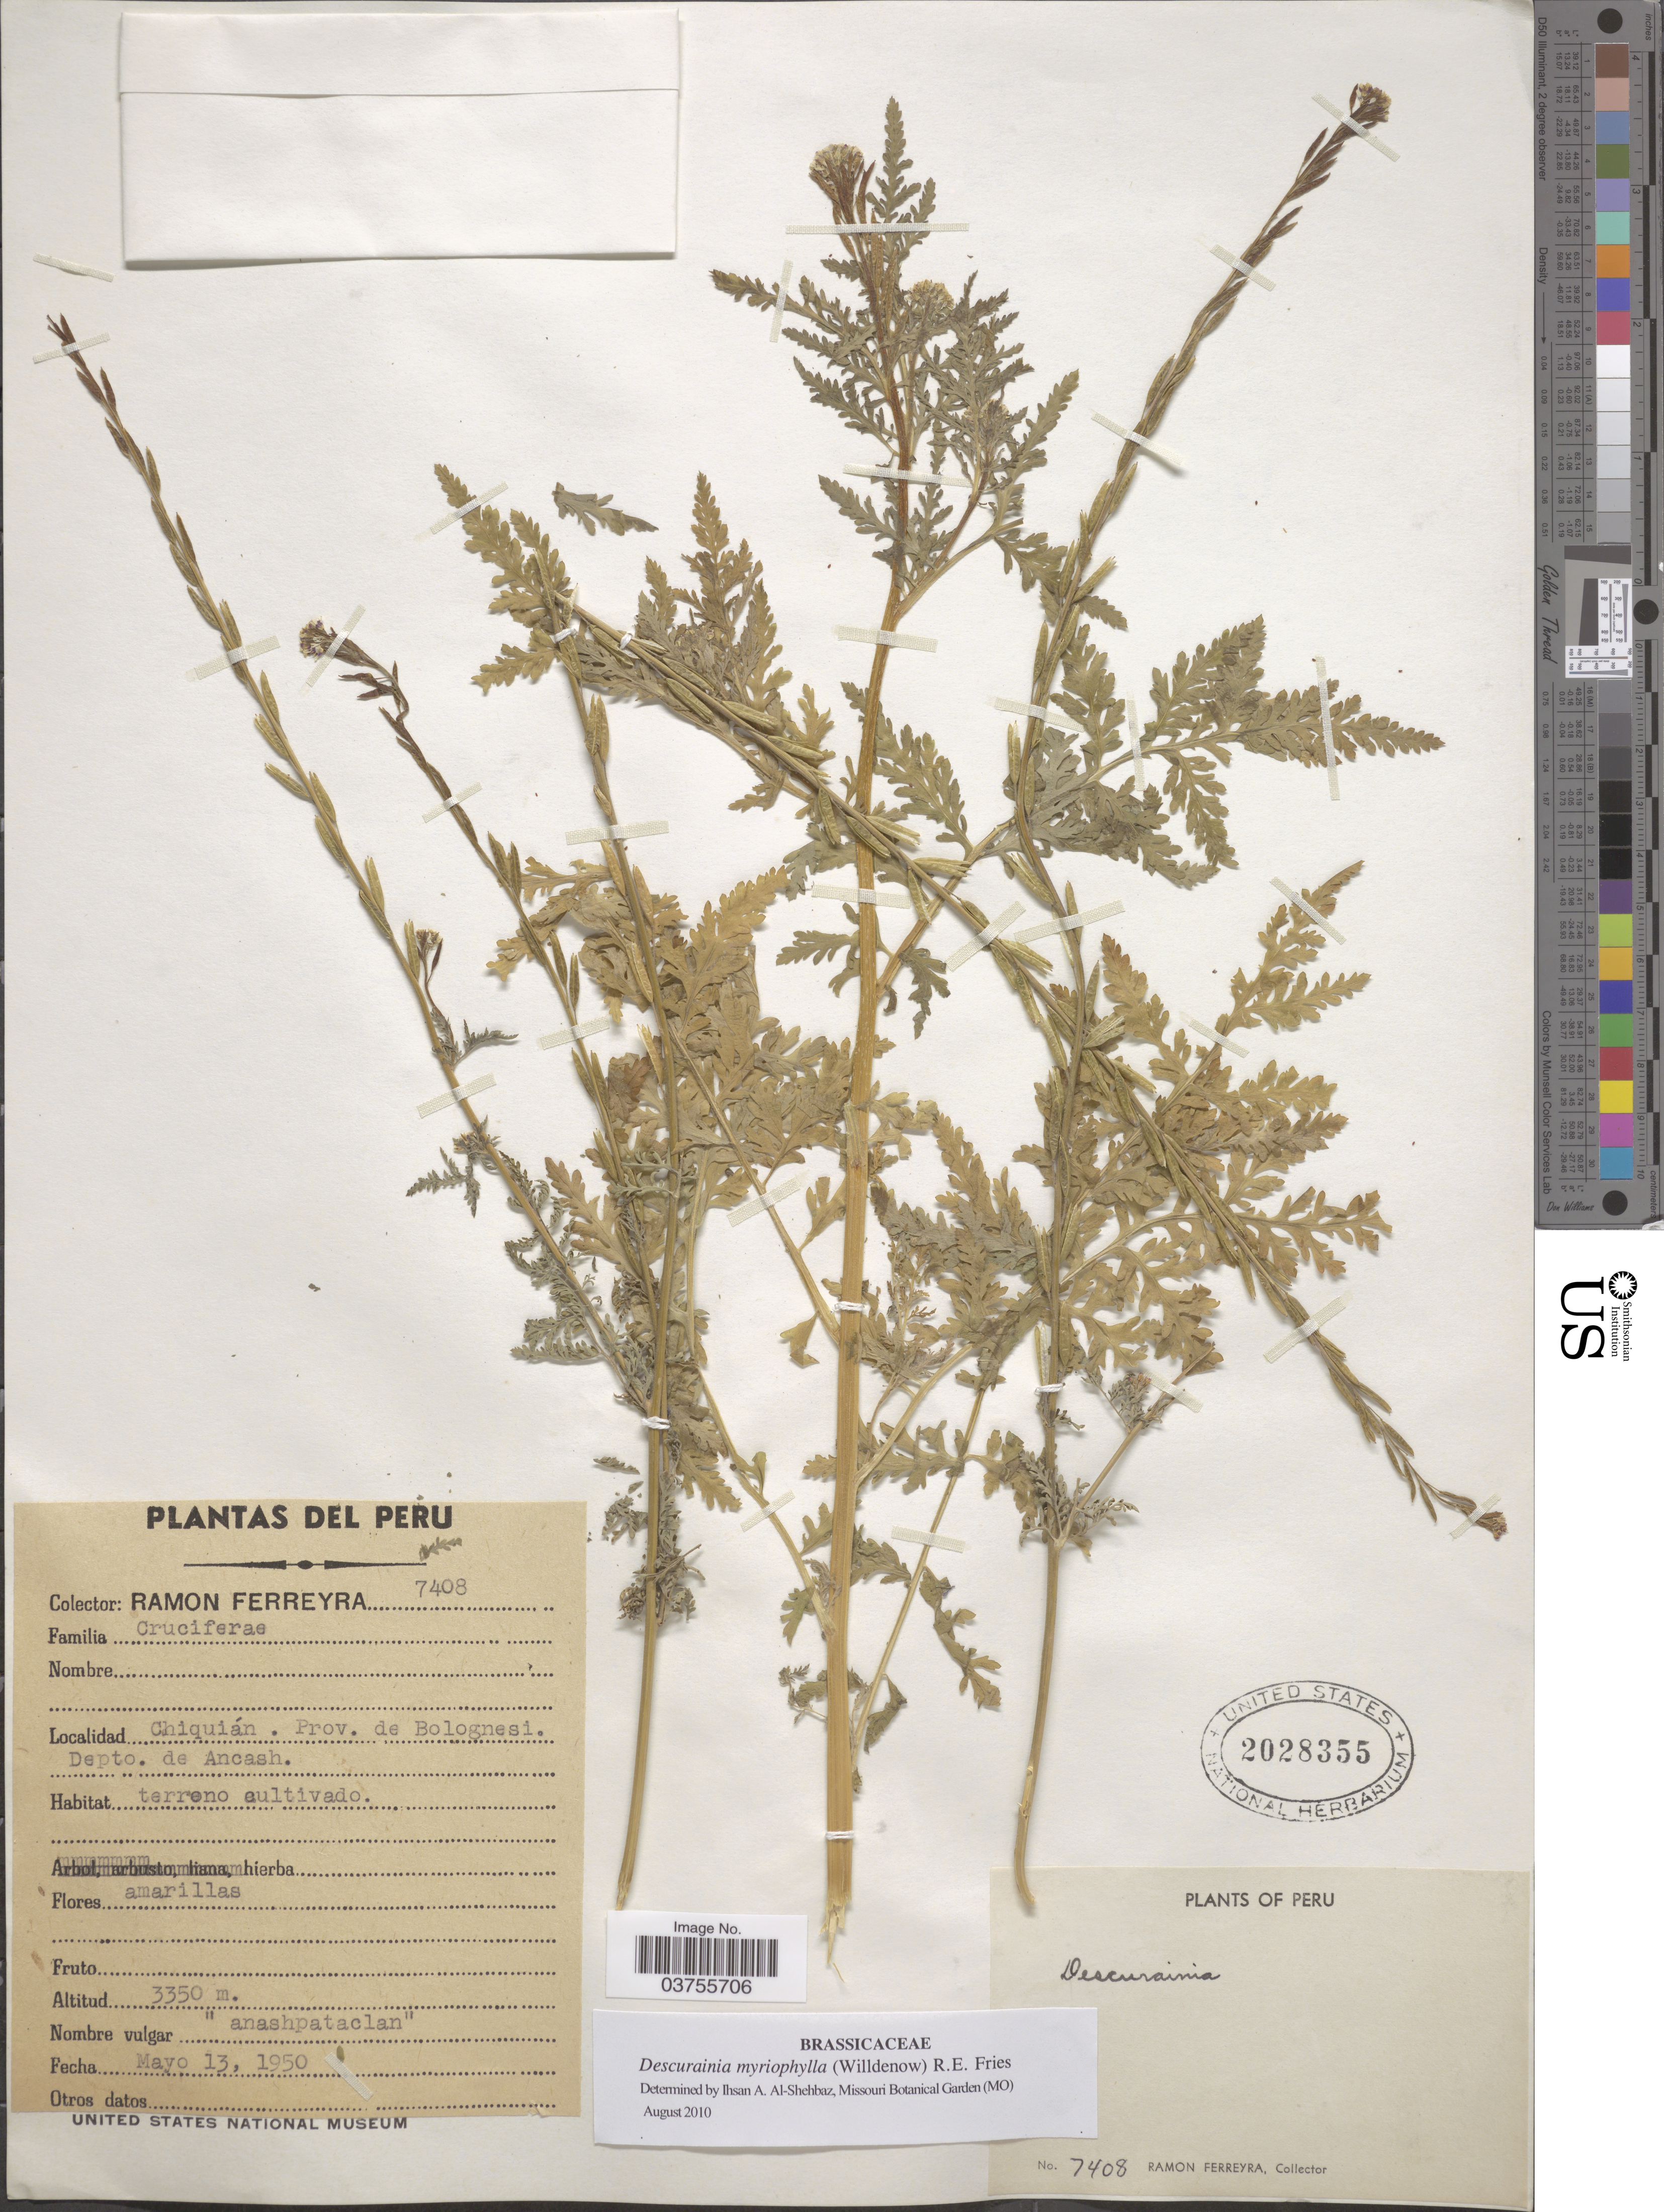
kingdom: Plantae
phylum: Tracheophyta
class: Magnoliopsida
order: Brassicales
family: Brassicaceae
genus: Descurainia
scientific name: Descurainia myriophylla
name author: (Willd.) R.E. Fr.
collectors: R. A. Ferreyra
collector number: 7408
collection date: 1950-05-13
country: Peru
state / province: Ancash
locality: Chiquián. Prov. de Bolognesi. Depto. de Ancash.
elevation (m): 3350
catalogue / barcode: US 2028355